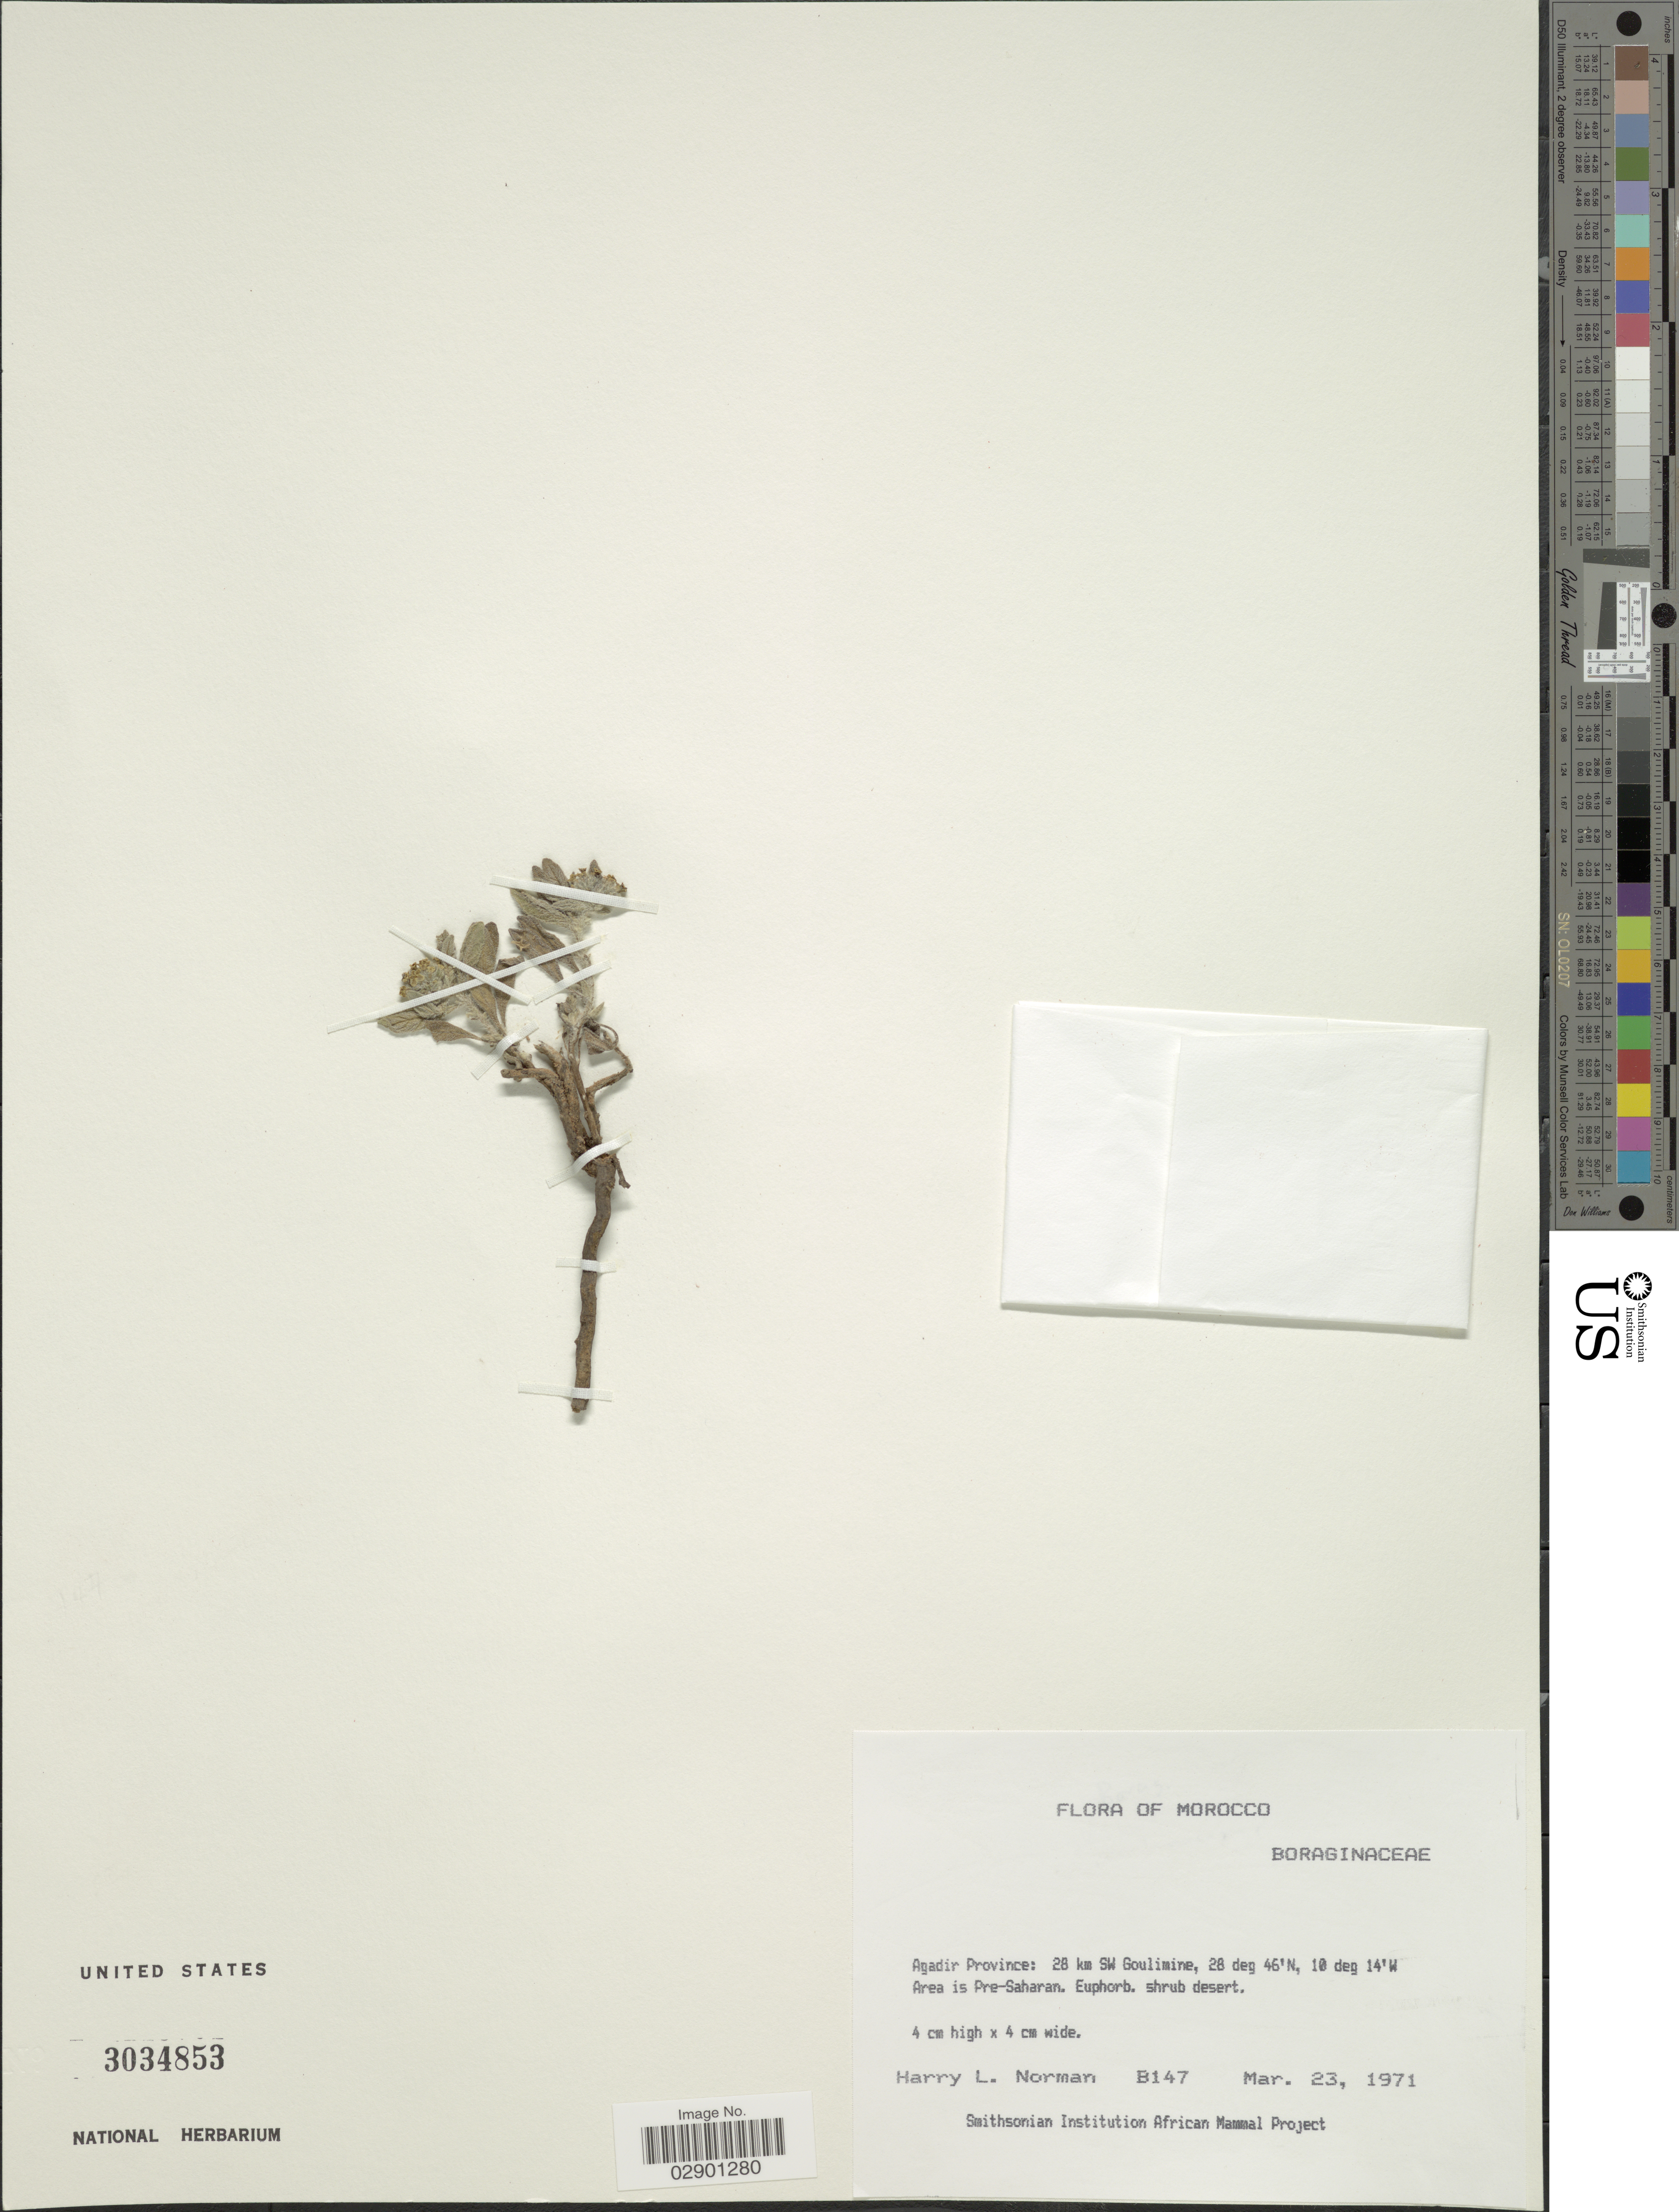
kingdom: Plantae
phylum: Tracheophyta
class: Magnoliopsida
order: Boraginales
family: Heliotropiaceae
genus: Heliotropium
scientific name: Heliotropium erosum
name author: Lehm.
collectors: Norman, H.L.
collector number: B147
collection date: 1971-03-23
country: Morocco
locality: Agadir Province: 28 km SW Goulimine. Area is Pre-Saharan.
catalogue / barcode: US 3034853